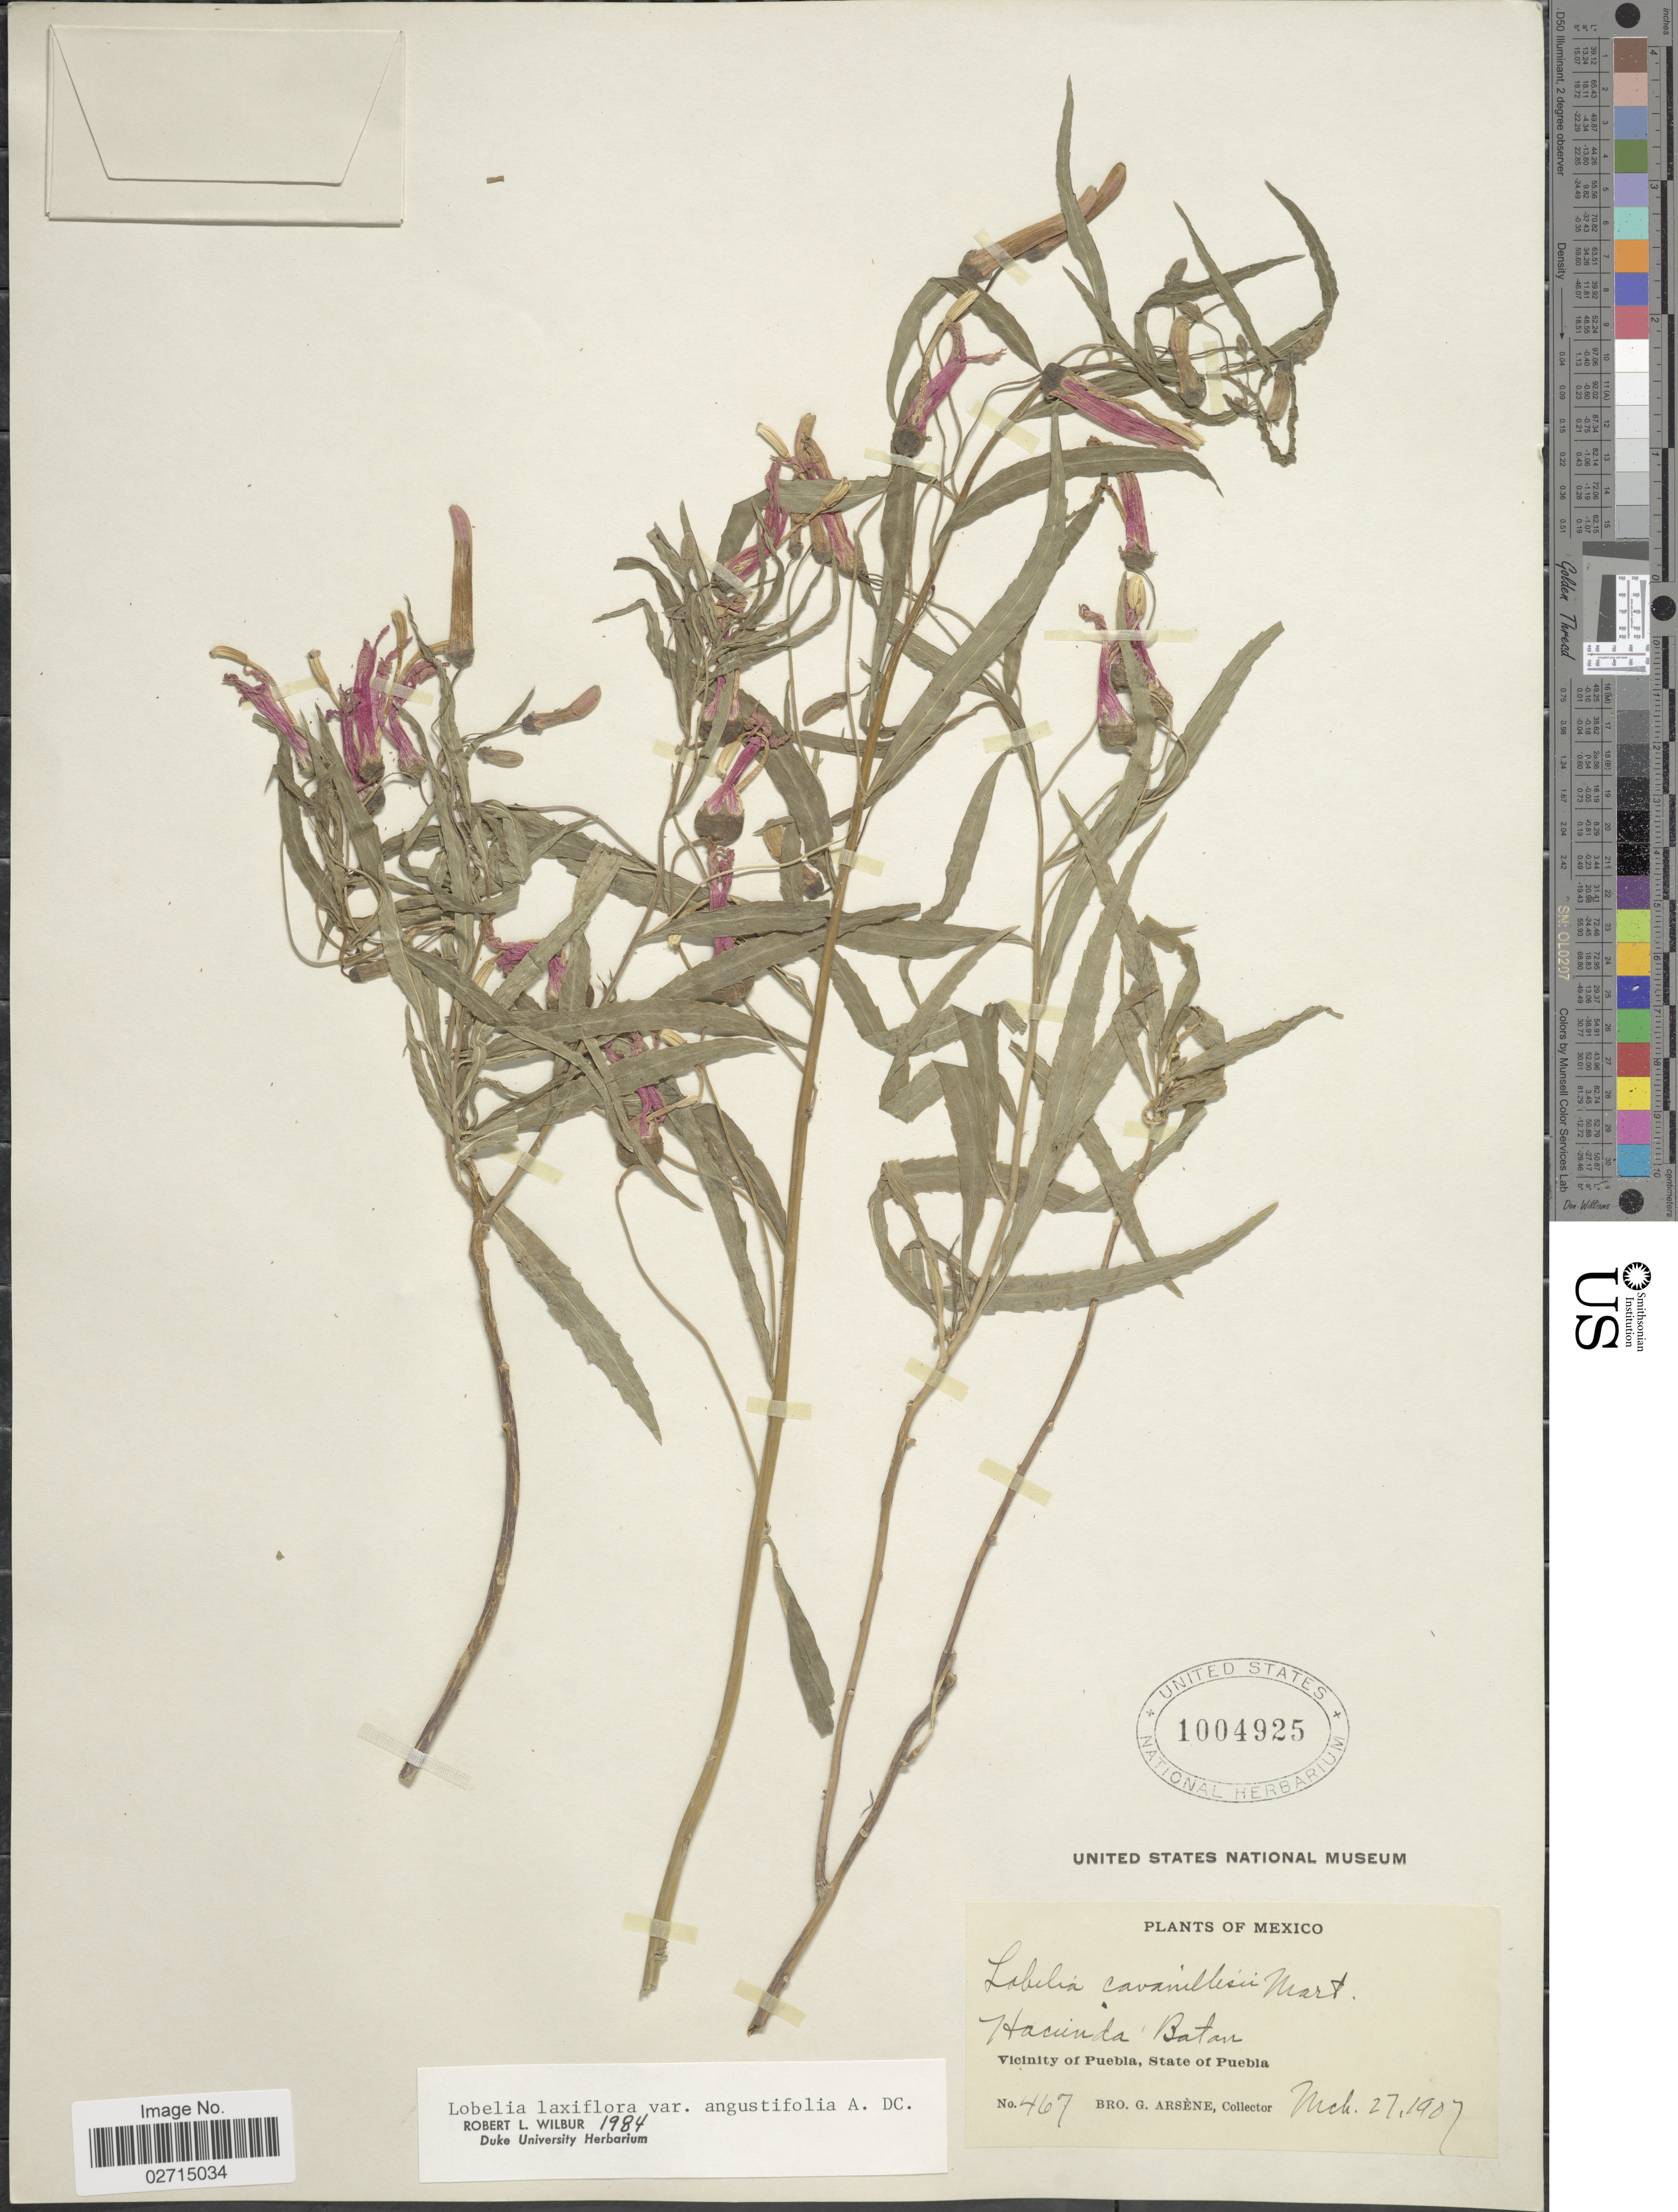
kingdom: Plantae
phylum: Tracheophyta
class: Magnoliopsida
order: Asterales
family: Campanulaceae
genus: Leptocodon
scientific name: Leptocodon laxiflora var. angustifolia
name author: A. DC.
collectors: Bro. G. Arsène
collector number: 467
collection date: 1907-03-27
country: Mexico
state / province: Puebla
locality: Hacienda, Batan, Vicinity of Puebla, State of Puebla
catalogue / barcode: US 1004925